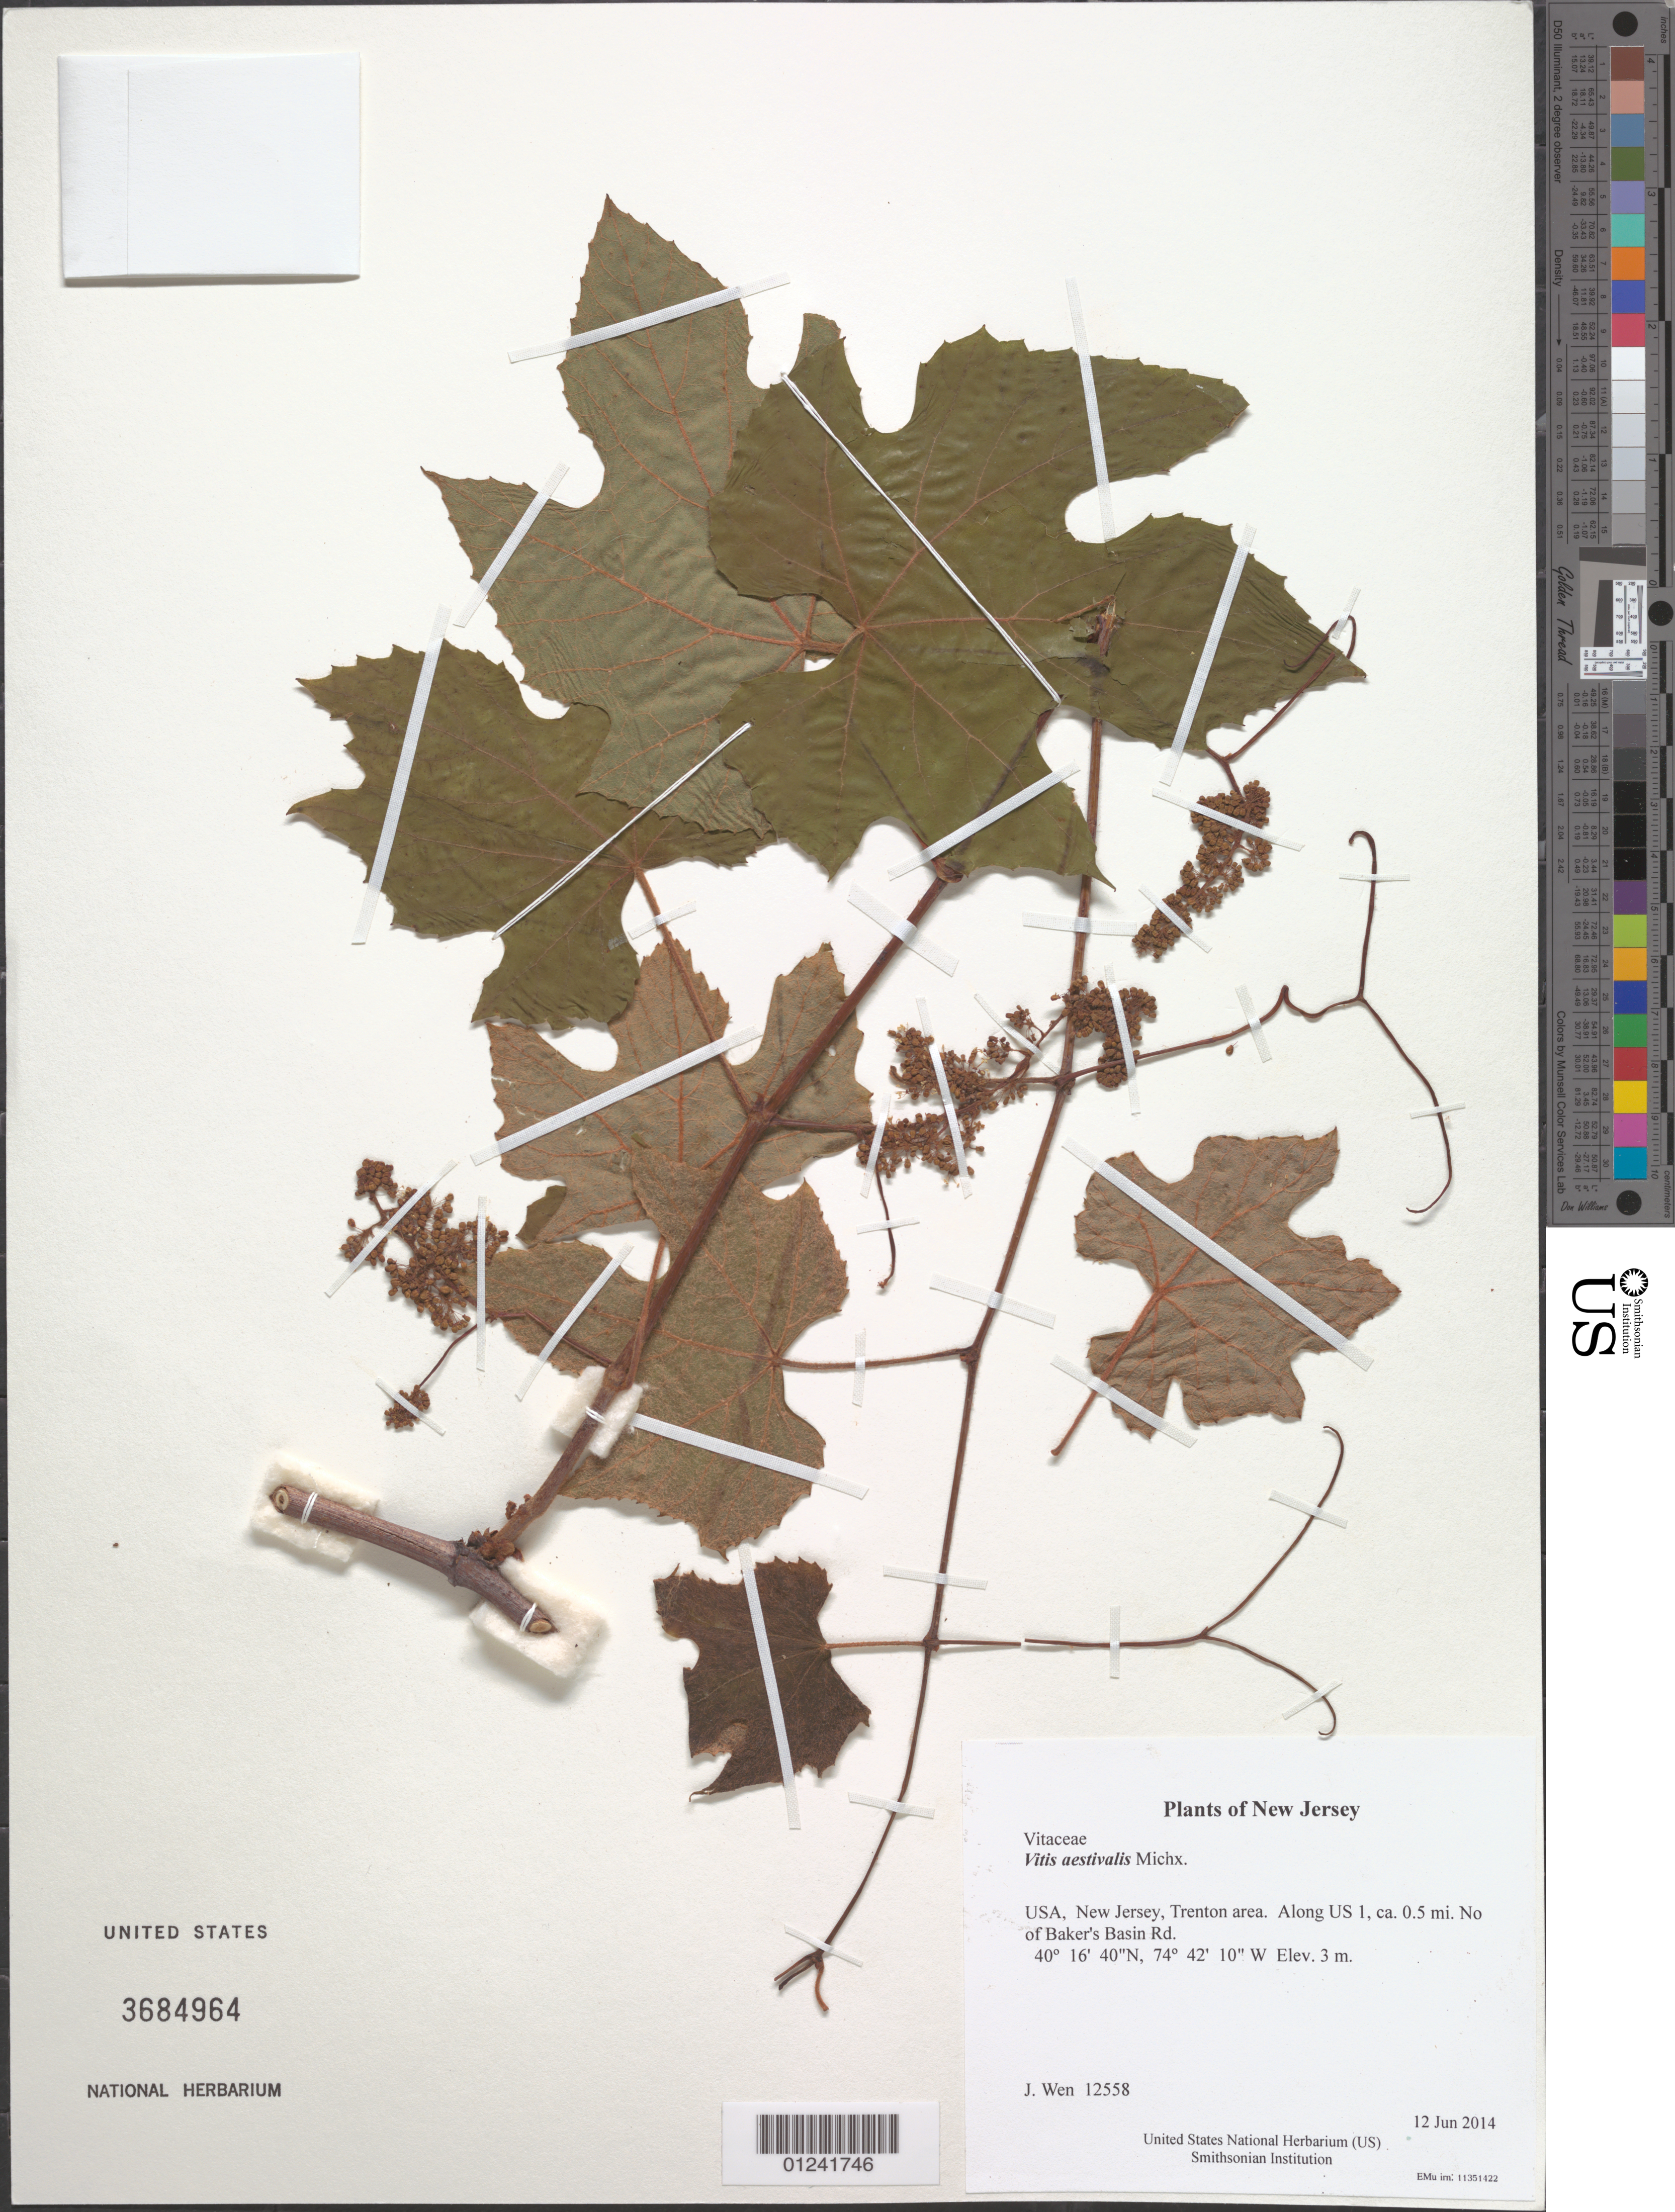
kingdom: Plantae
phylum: Tracheophyta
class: Magnoliopsida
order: Vitales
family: Vitaceae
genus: Vitis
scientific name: Vitis aestivalis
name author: Michx.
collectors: J. Wen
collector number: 12558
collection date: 2014-06-12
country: United States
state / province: New Jersey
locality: Trenton area. Along US 1, ca. 0.5 mi. No of Baker's Basin Rd.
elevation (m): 3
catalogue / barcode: US 3684964